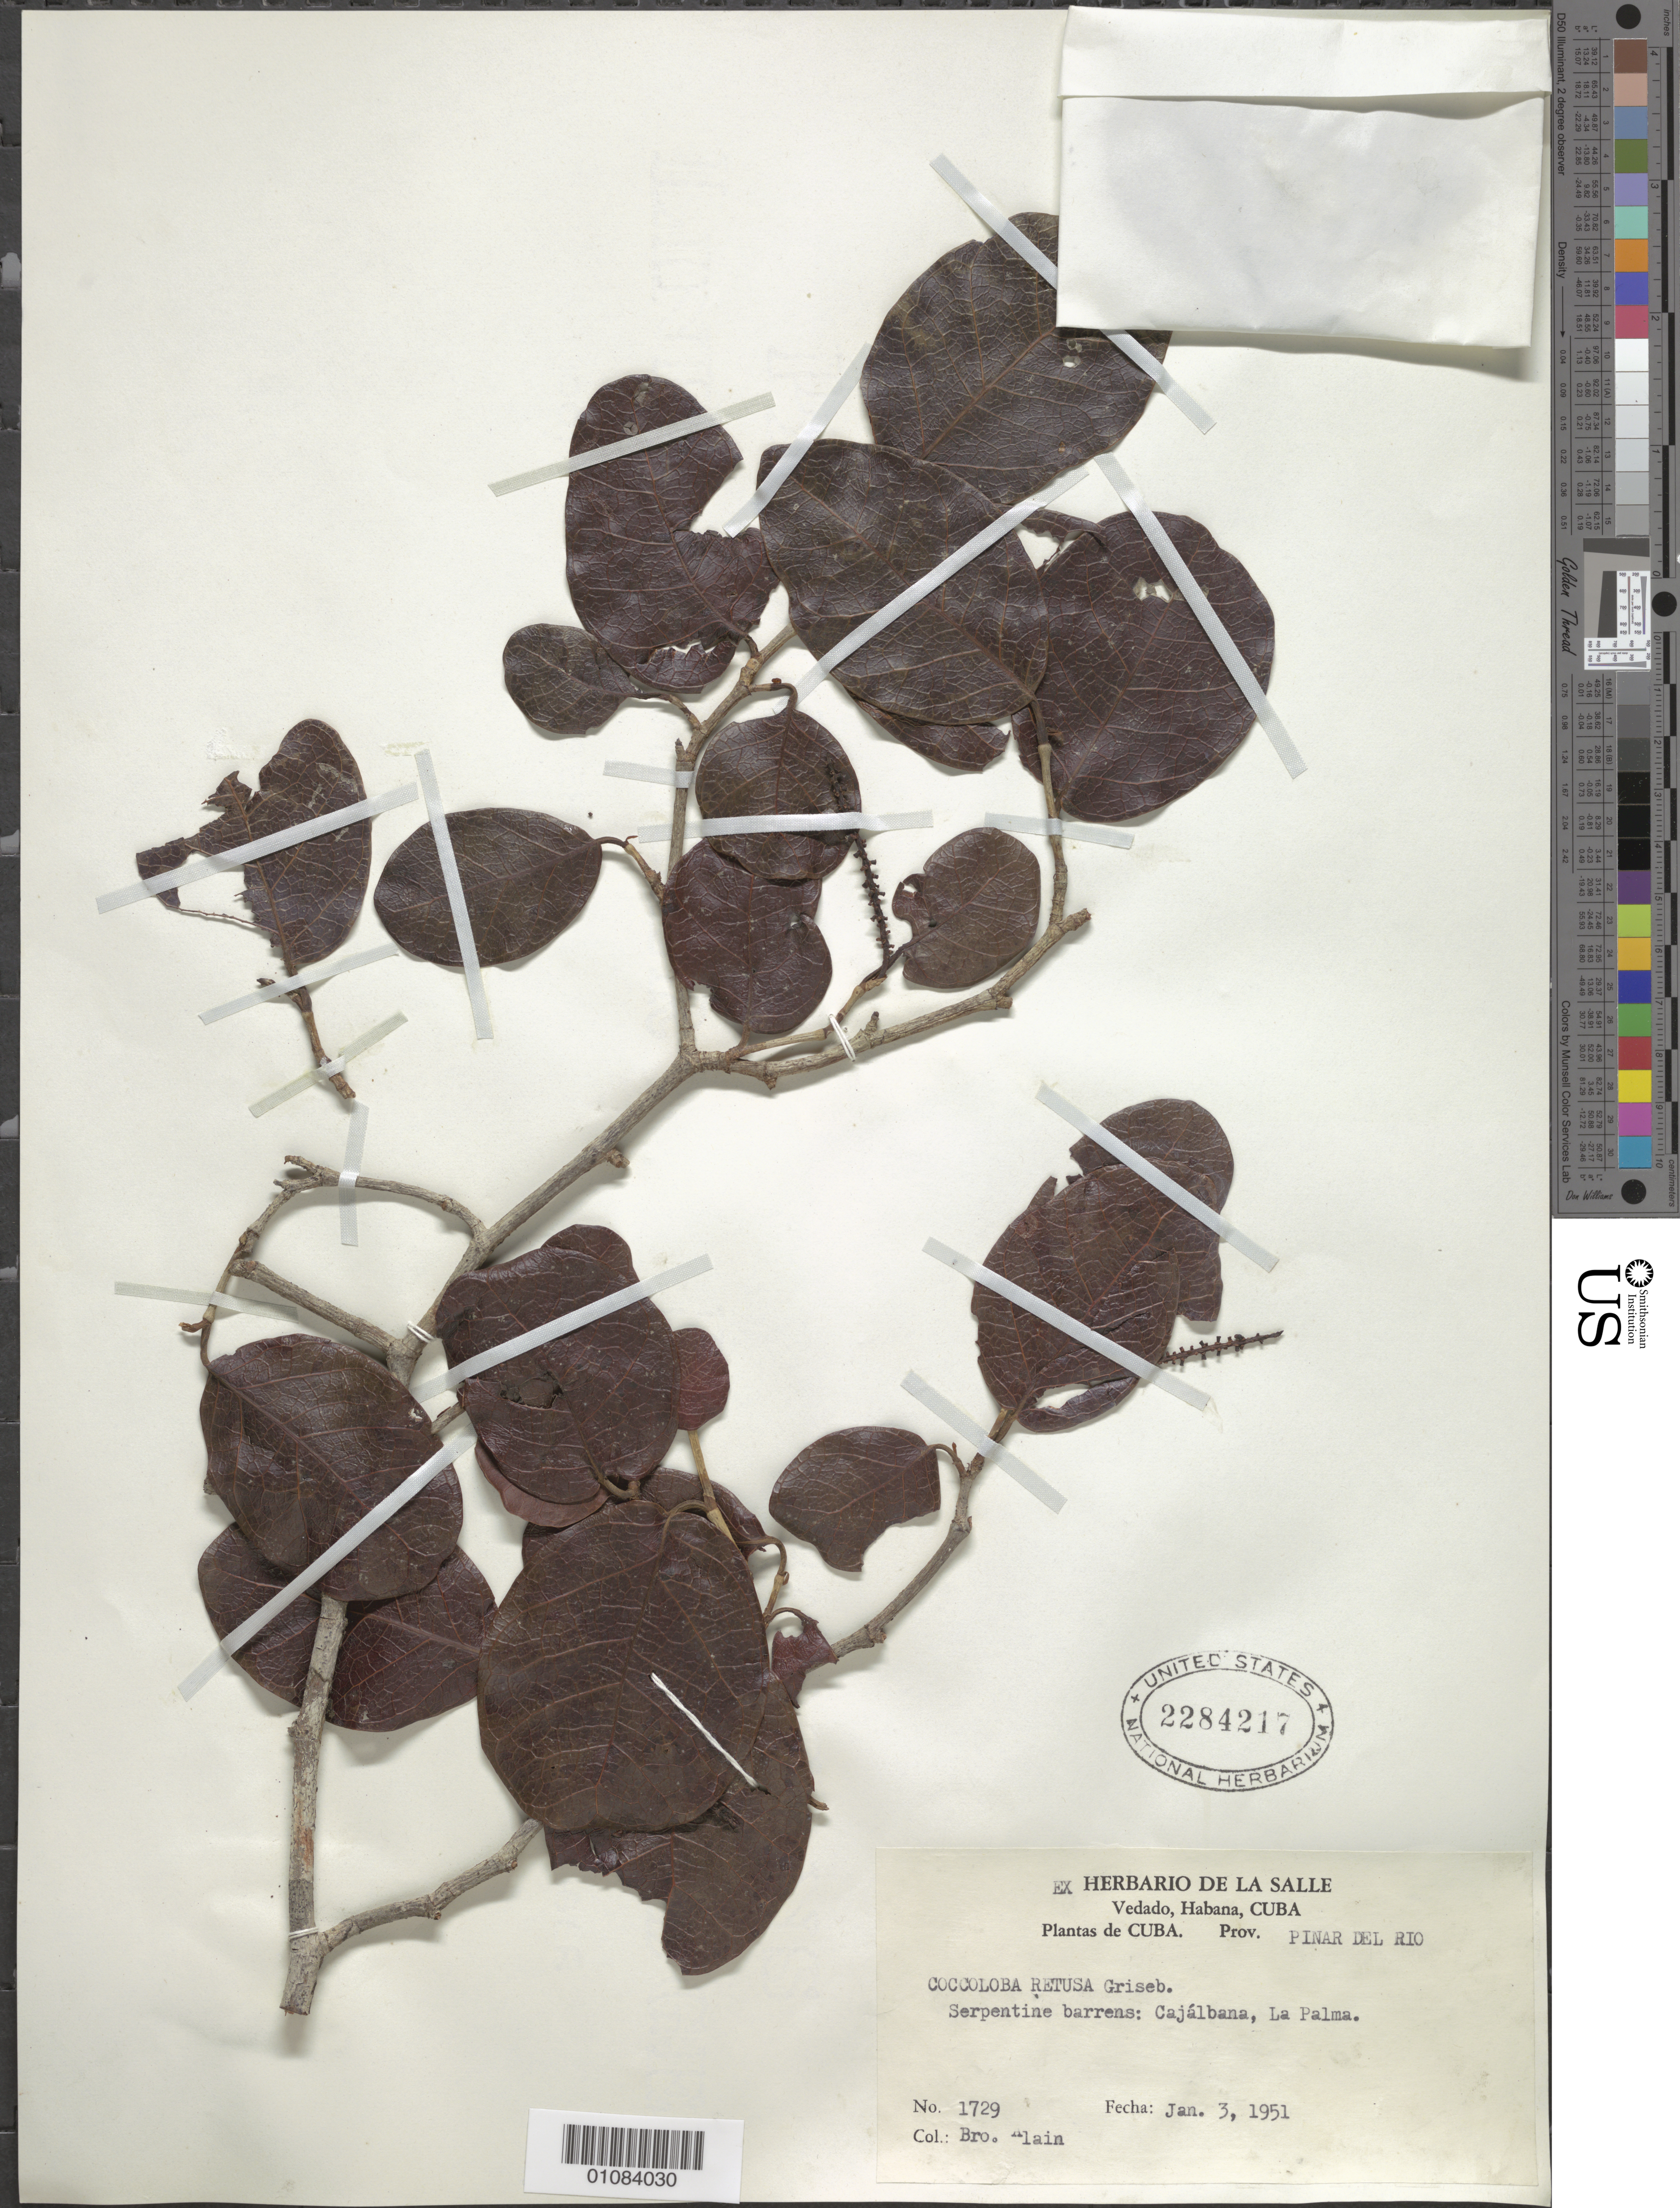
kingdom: Plantae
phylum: Tracheophyta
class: Magnoliopsida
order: Caryophyllales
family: Polygonaceae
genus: Coccoloba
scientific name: Coccoloba retusa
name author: Griseb.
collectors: A. H. Liogier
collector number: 1729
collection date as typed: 03 Jan 1951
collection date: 1951-01-03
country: Cuba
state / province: Pinar del Rio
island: Cuba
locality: Cajalbana, La Palma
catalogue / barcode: US 2284217